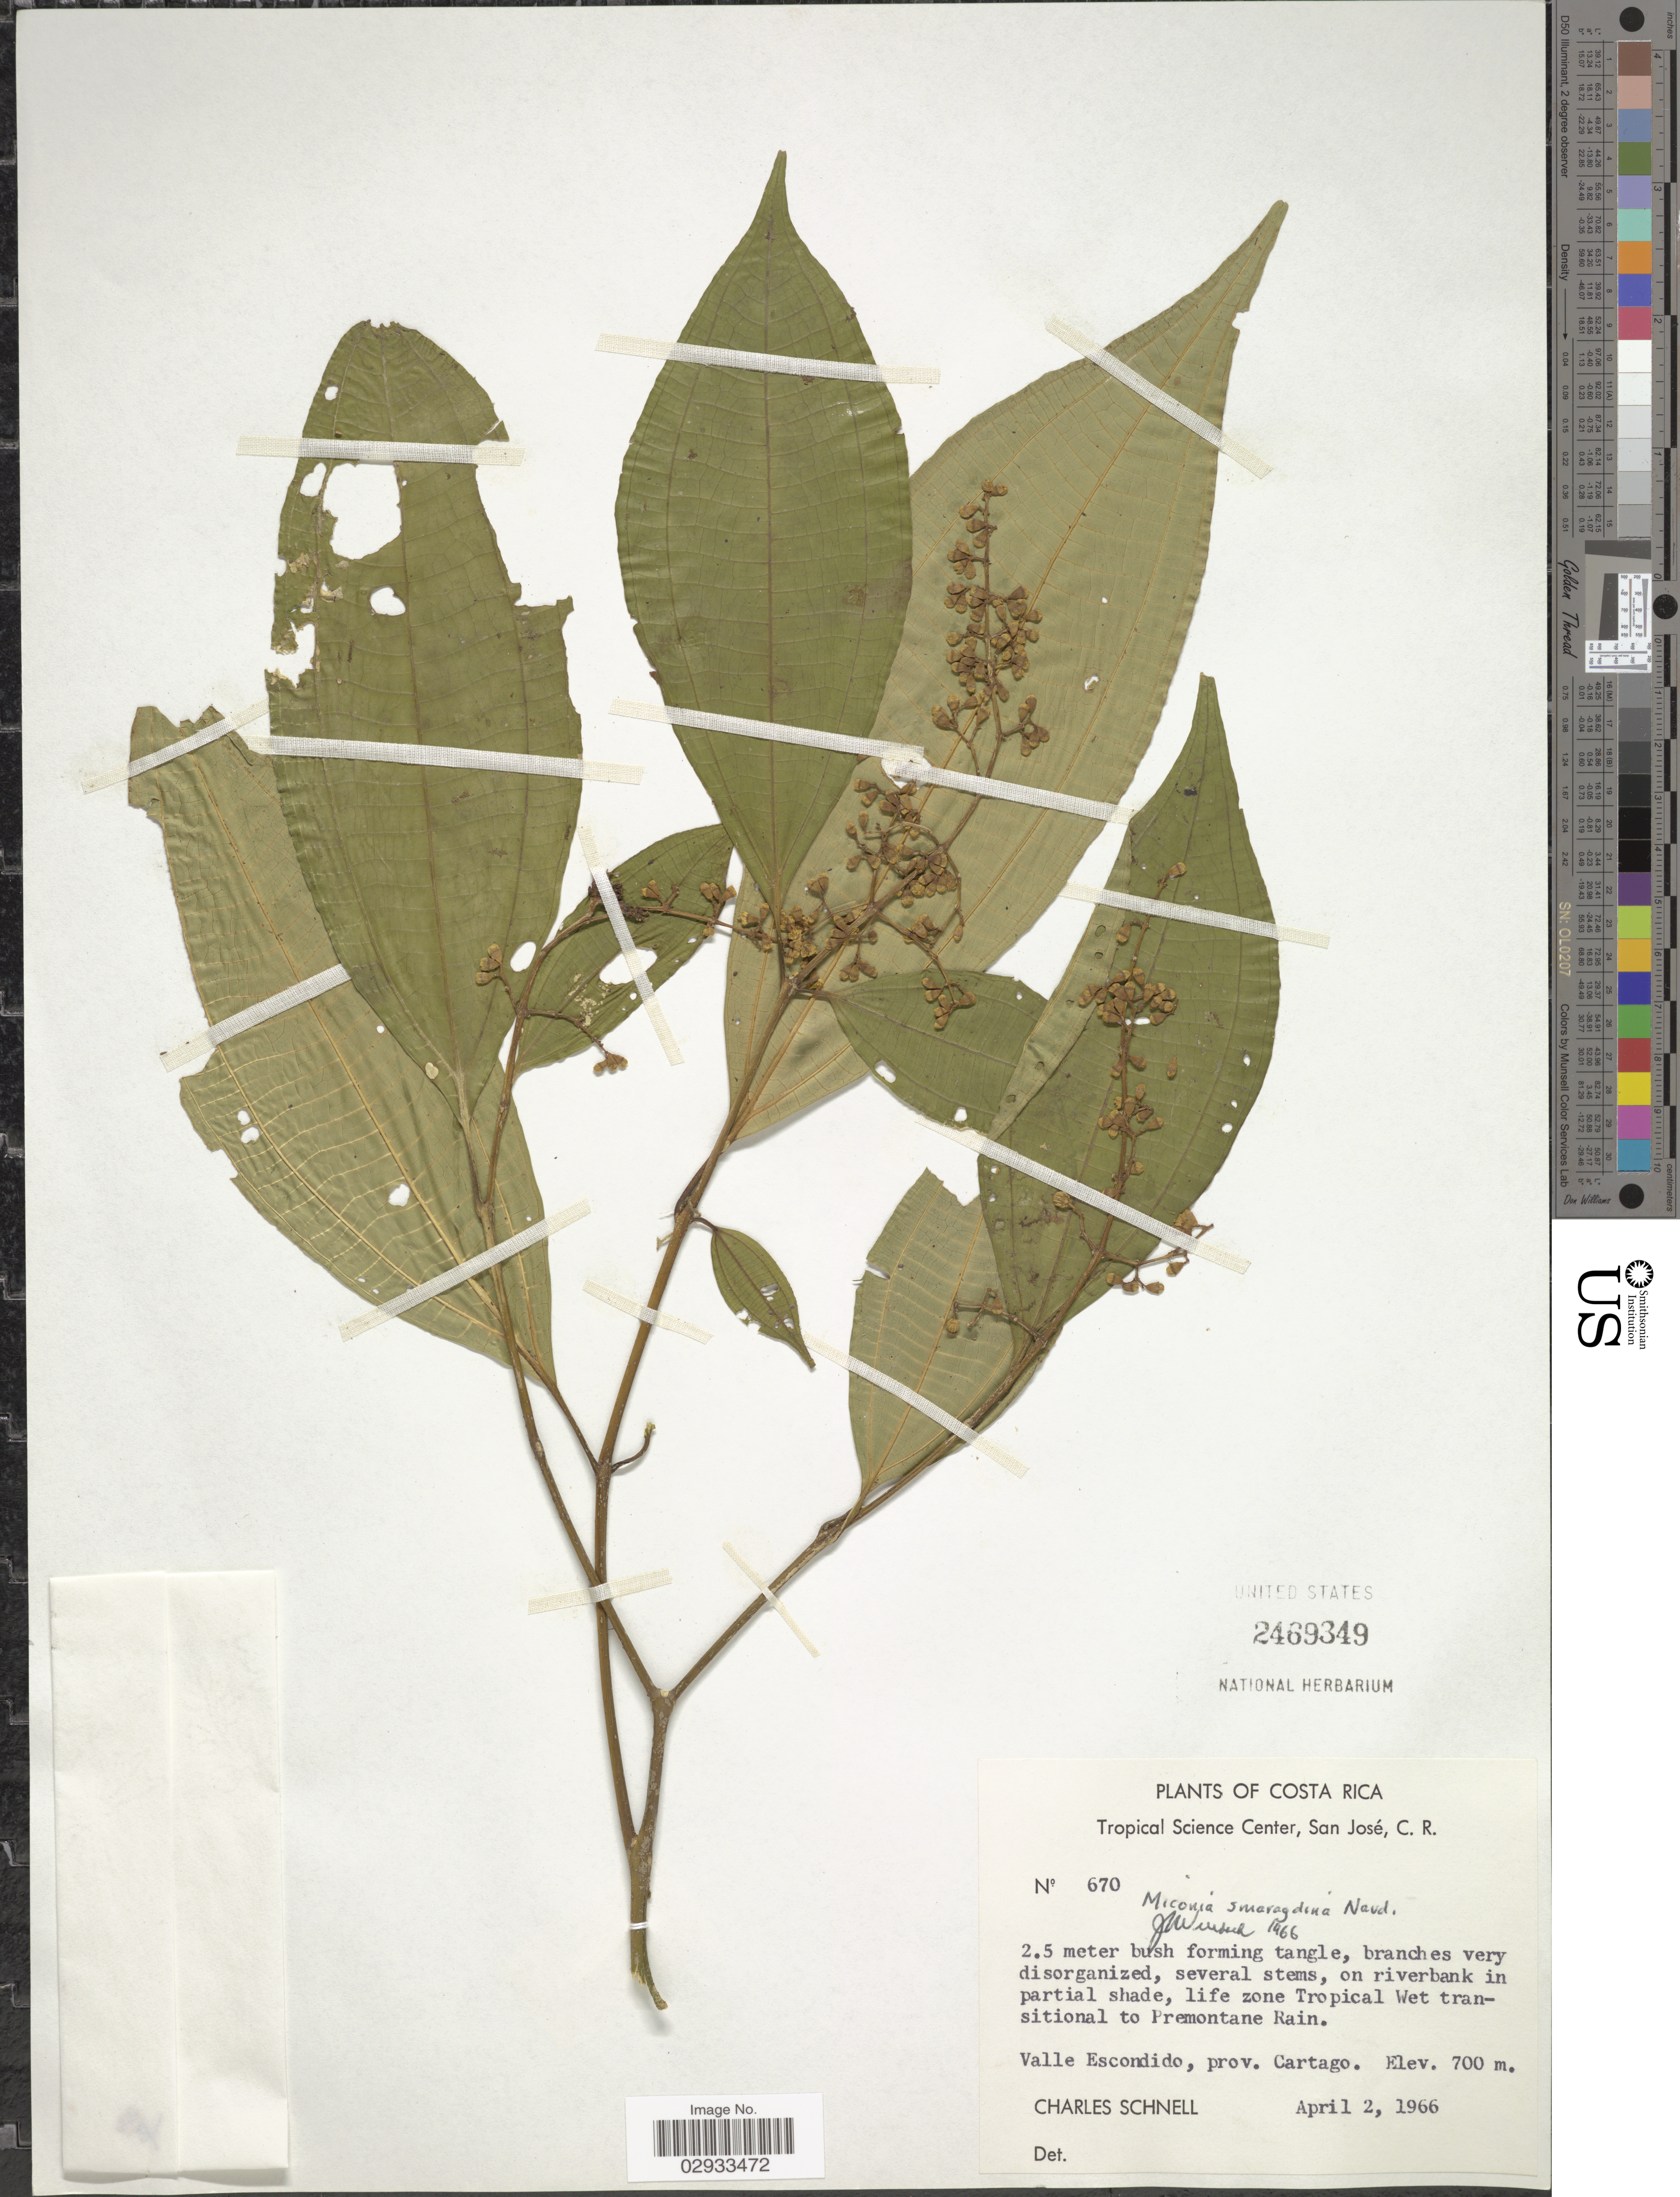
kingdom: Plantae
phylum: Tracheophyta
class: Magnoliopsida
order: Myrtales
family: Melastomataceae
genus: Miconia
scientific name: Miconia smaragdina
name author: Naudin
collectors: C. Schnell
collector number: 670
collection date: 1966-04-02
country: Costa Rica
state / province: Cartago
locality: Valle Escondido.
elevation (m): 700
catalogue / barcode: US 2469349